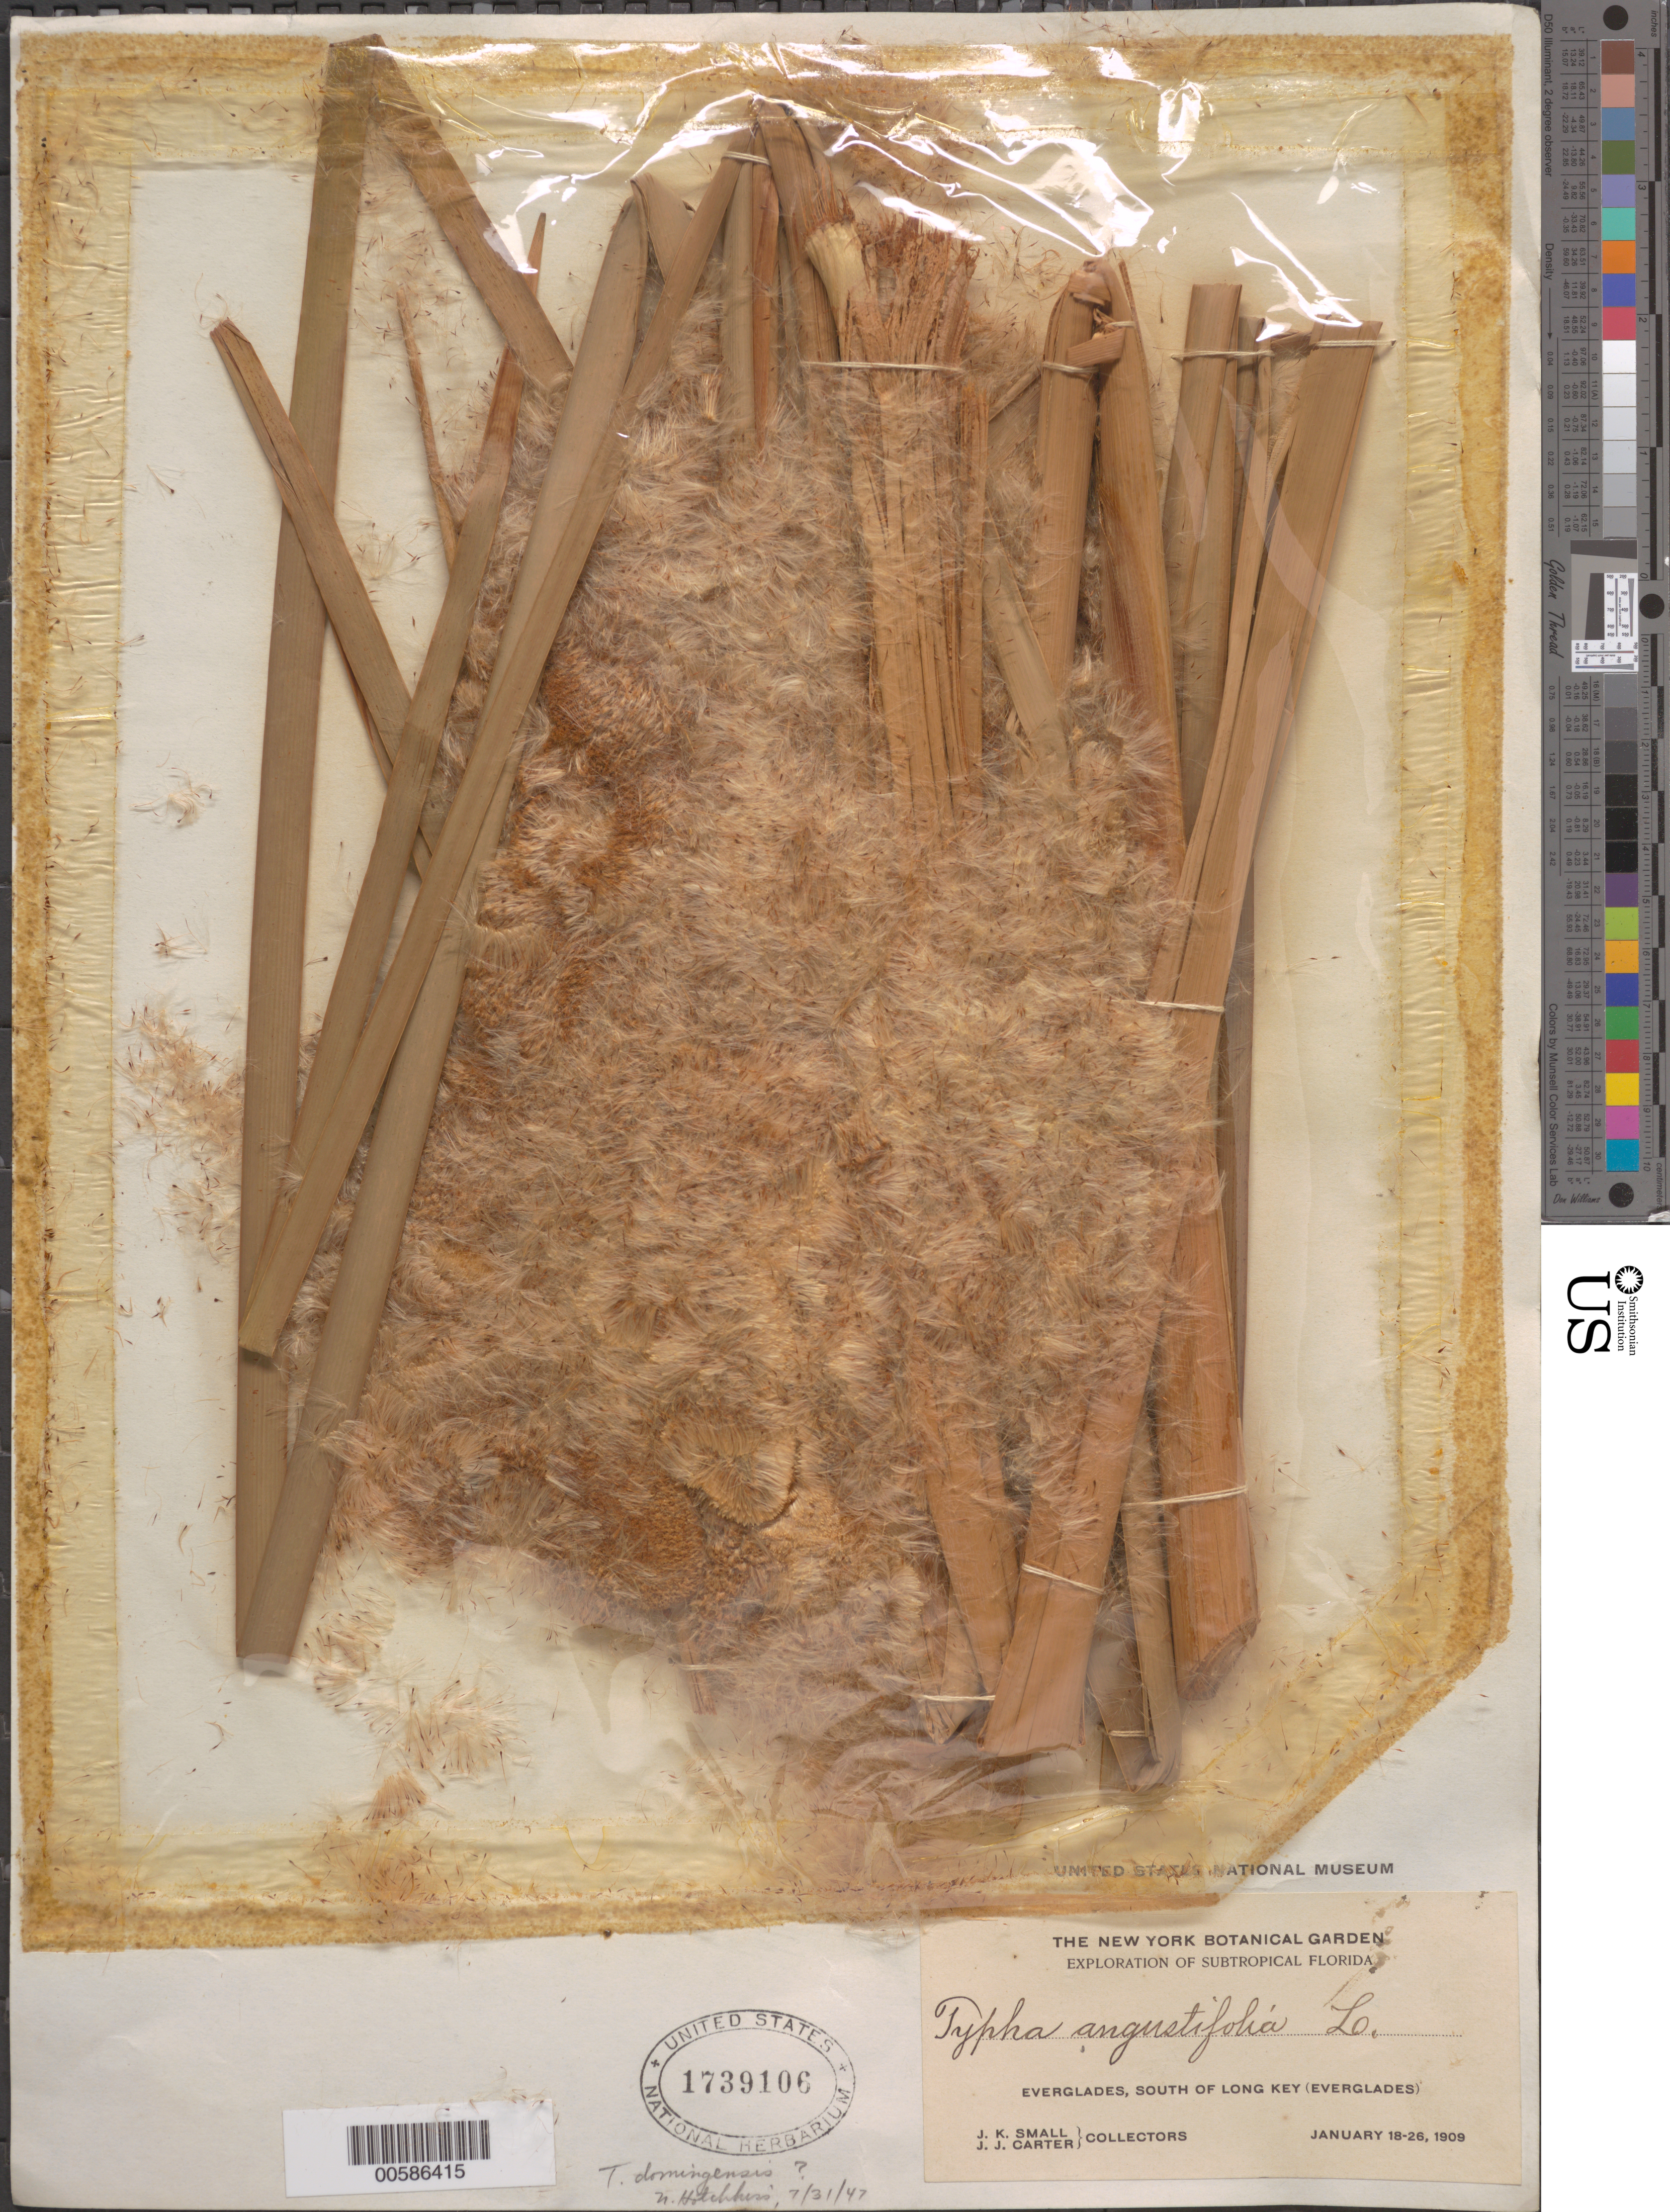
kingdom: Plantae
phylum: Tracheophyta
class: Liliopsida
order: Poales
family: Typhaceae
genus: Typha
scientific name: Typha domingensis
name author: Pers.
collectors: J. K. Small & J. J. Carter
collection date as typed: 18 Jan 1909 to 26 Jan 1909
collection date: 1909-01-18/1909-01-26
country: United States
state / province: Florida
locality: Everglades, south of Long Key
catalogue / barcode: US 1739106